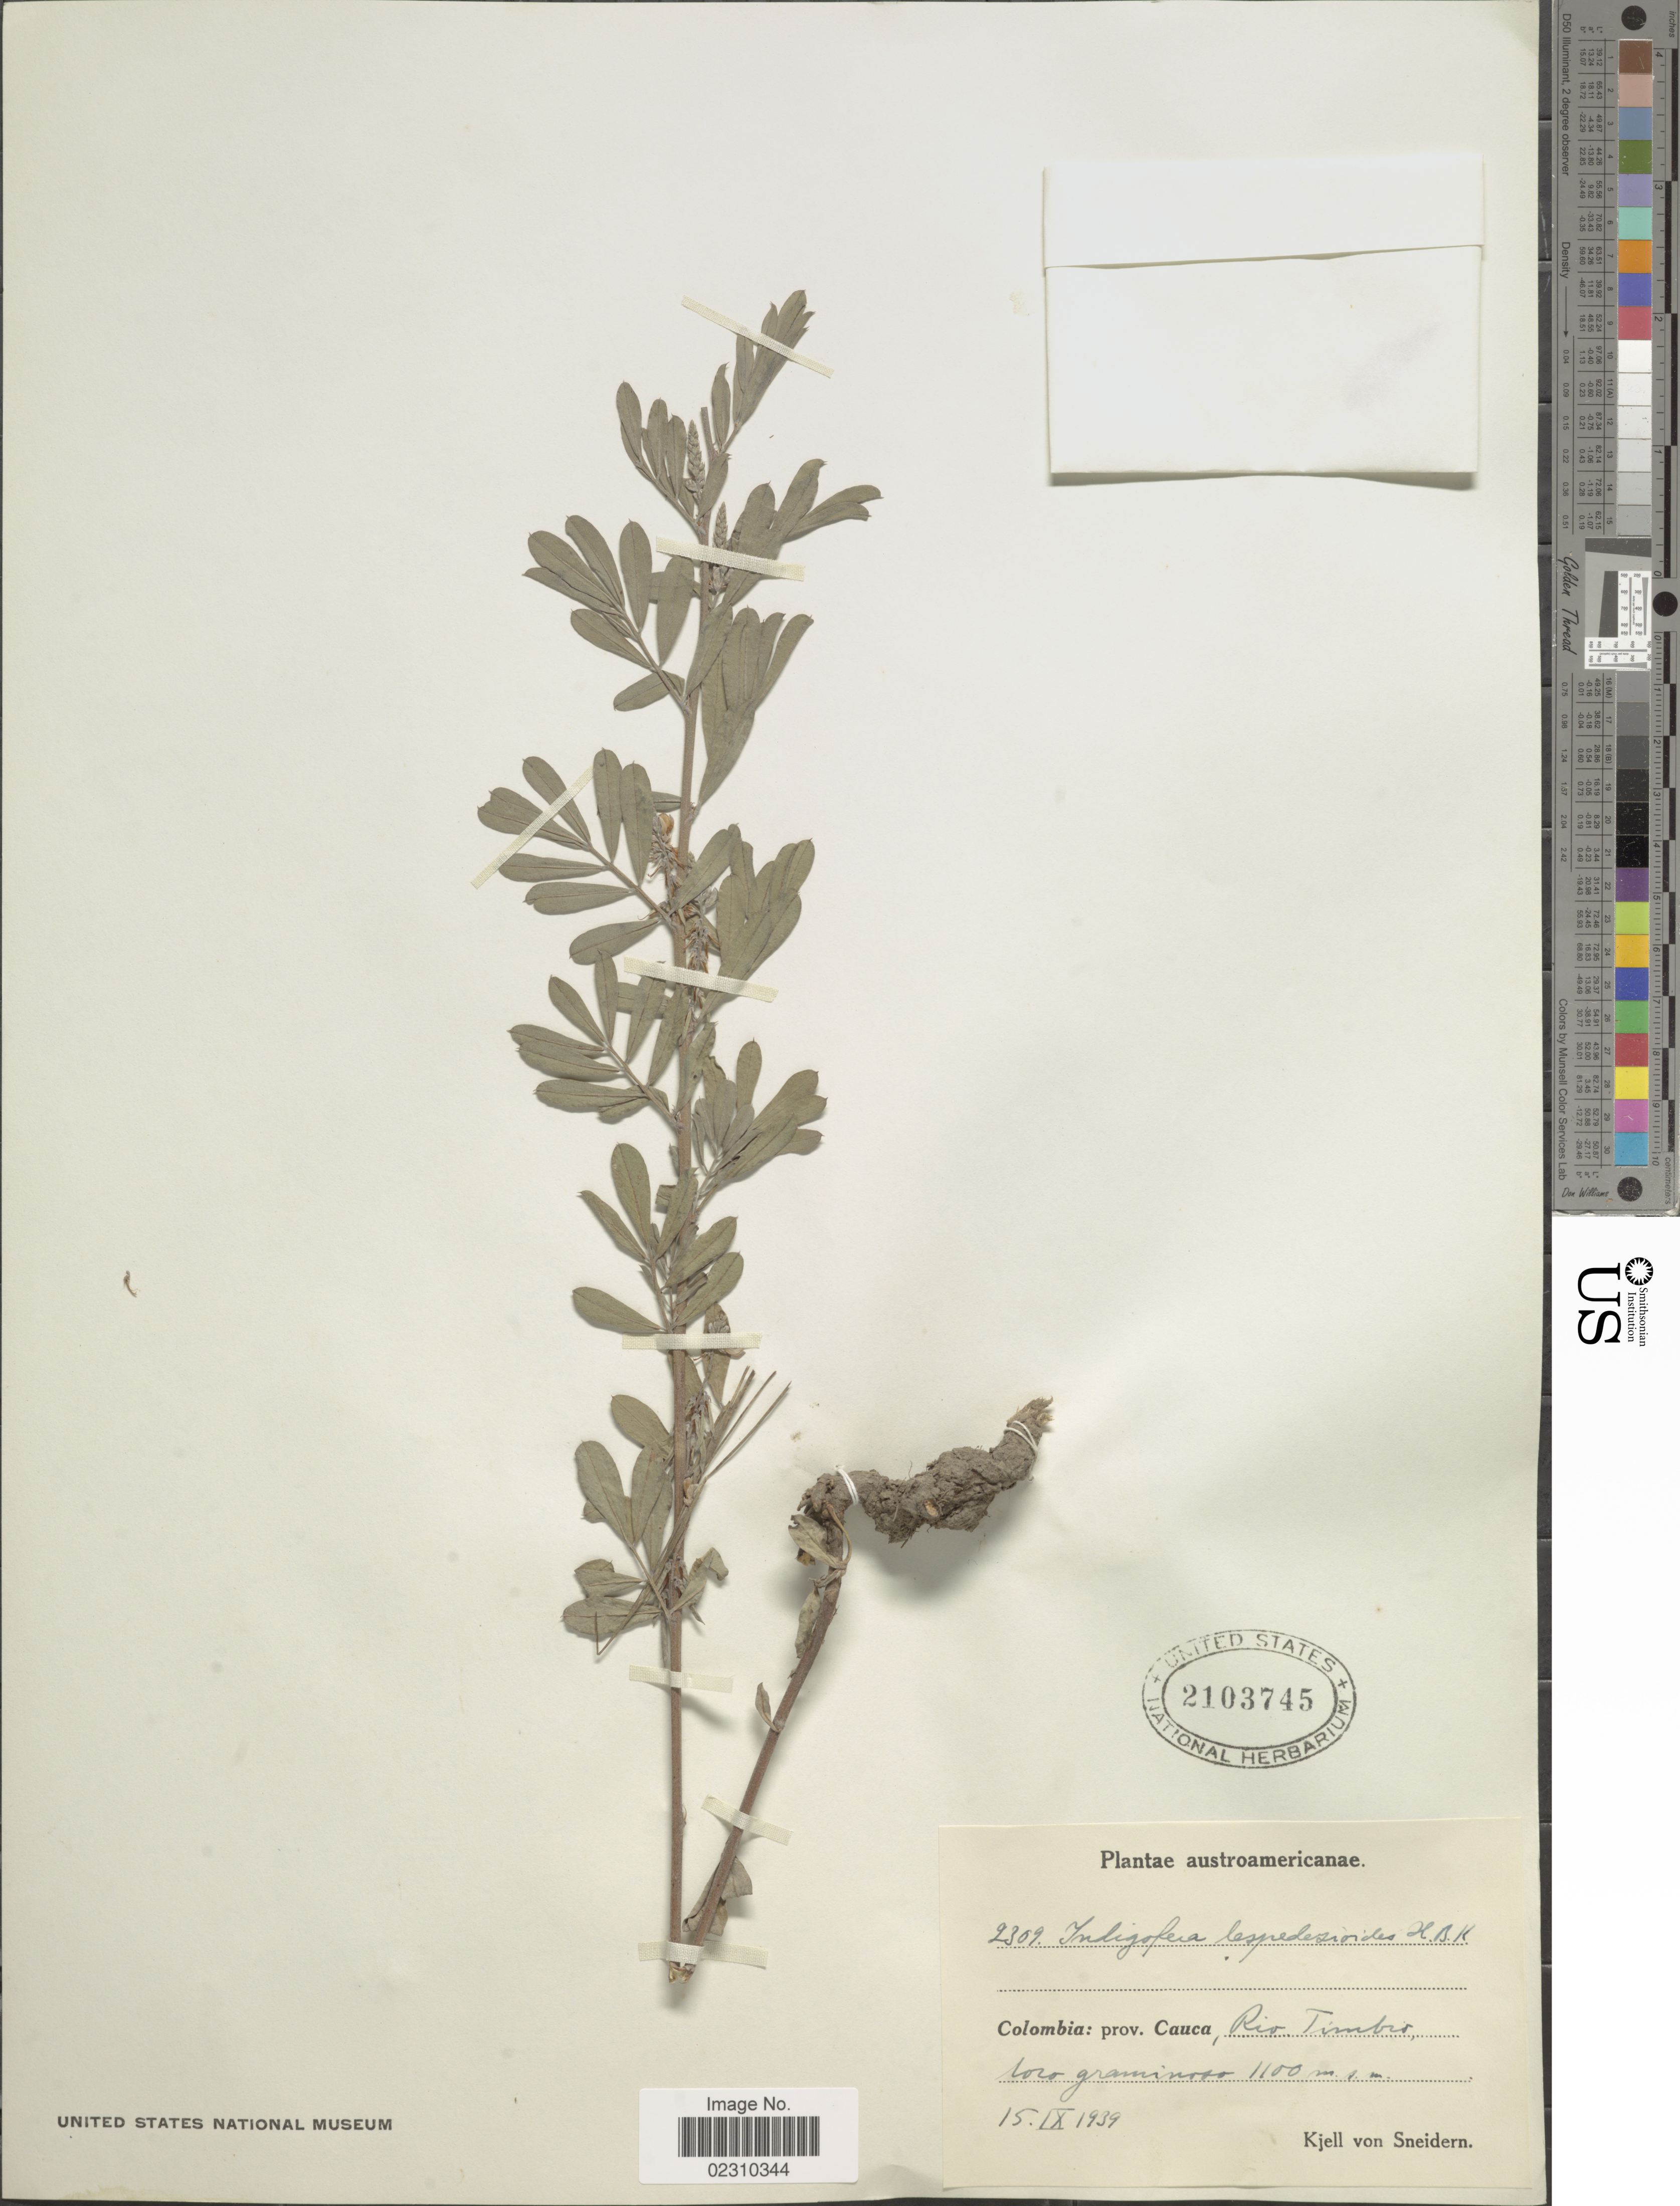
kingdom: Plantae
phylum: Tracheophyta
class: Magnoliopsida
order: Fabales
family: Fabaceae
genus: Indigofera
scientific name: Indigofera lespedezioides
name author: Kunth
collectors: K. von Sneidern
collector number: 2309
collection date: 1939-09-15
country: Colombia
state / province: Cauca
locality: Rio Timbio, loco graminoso.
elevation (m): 1100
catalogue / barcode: US 2103745